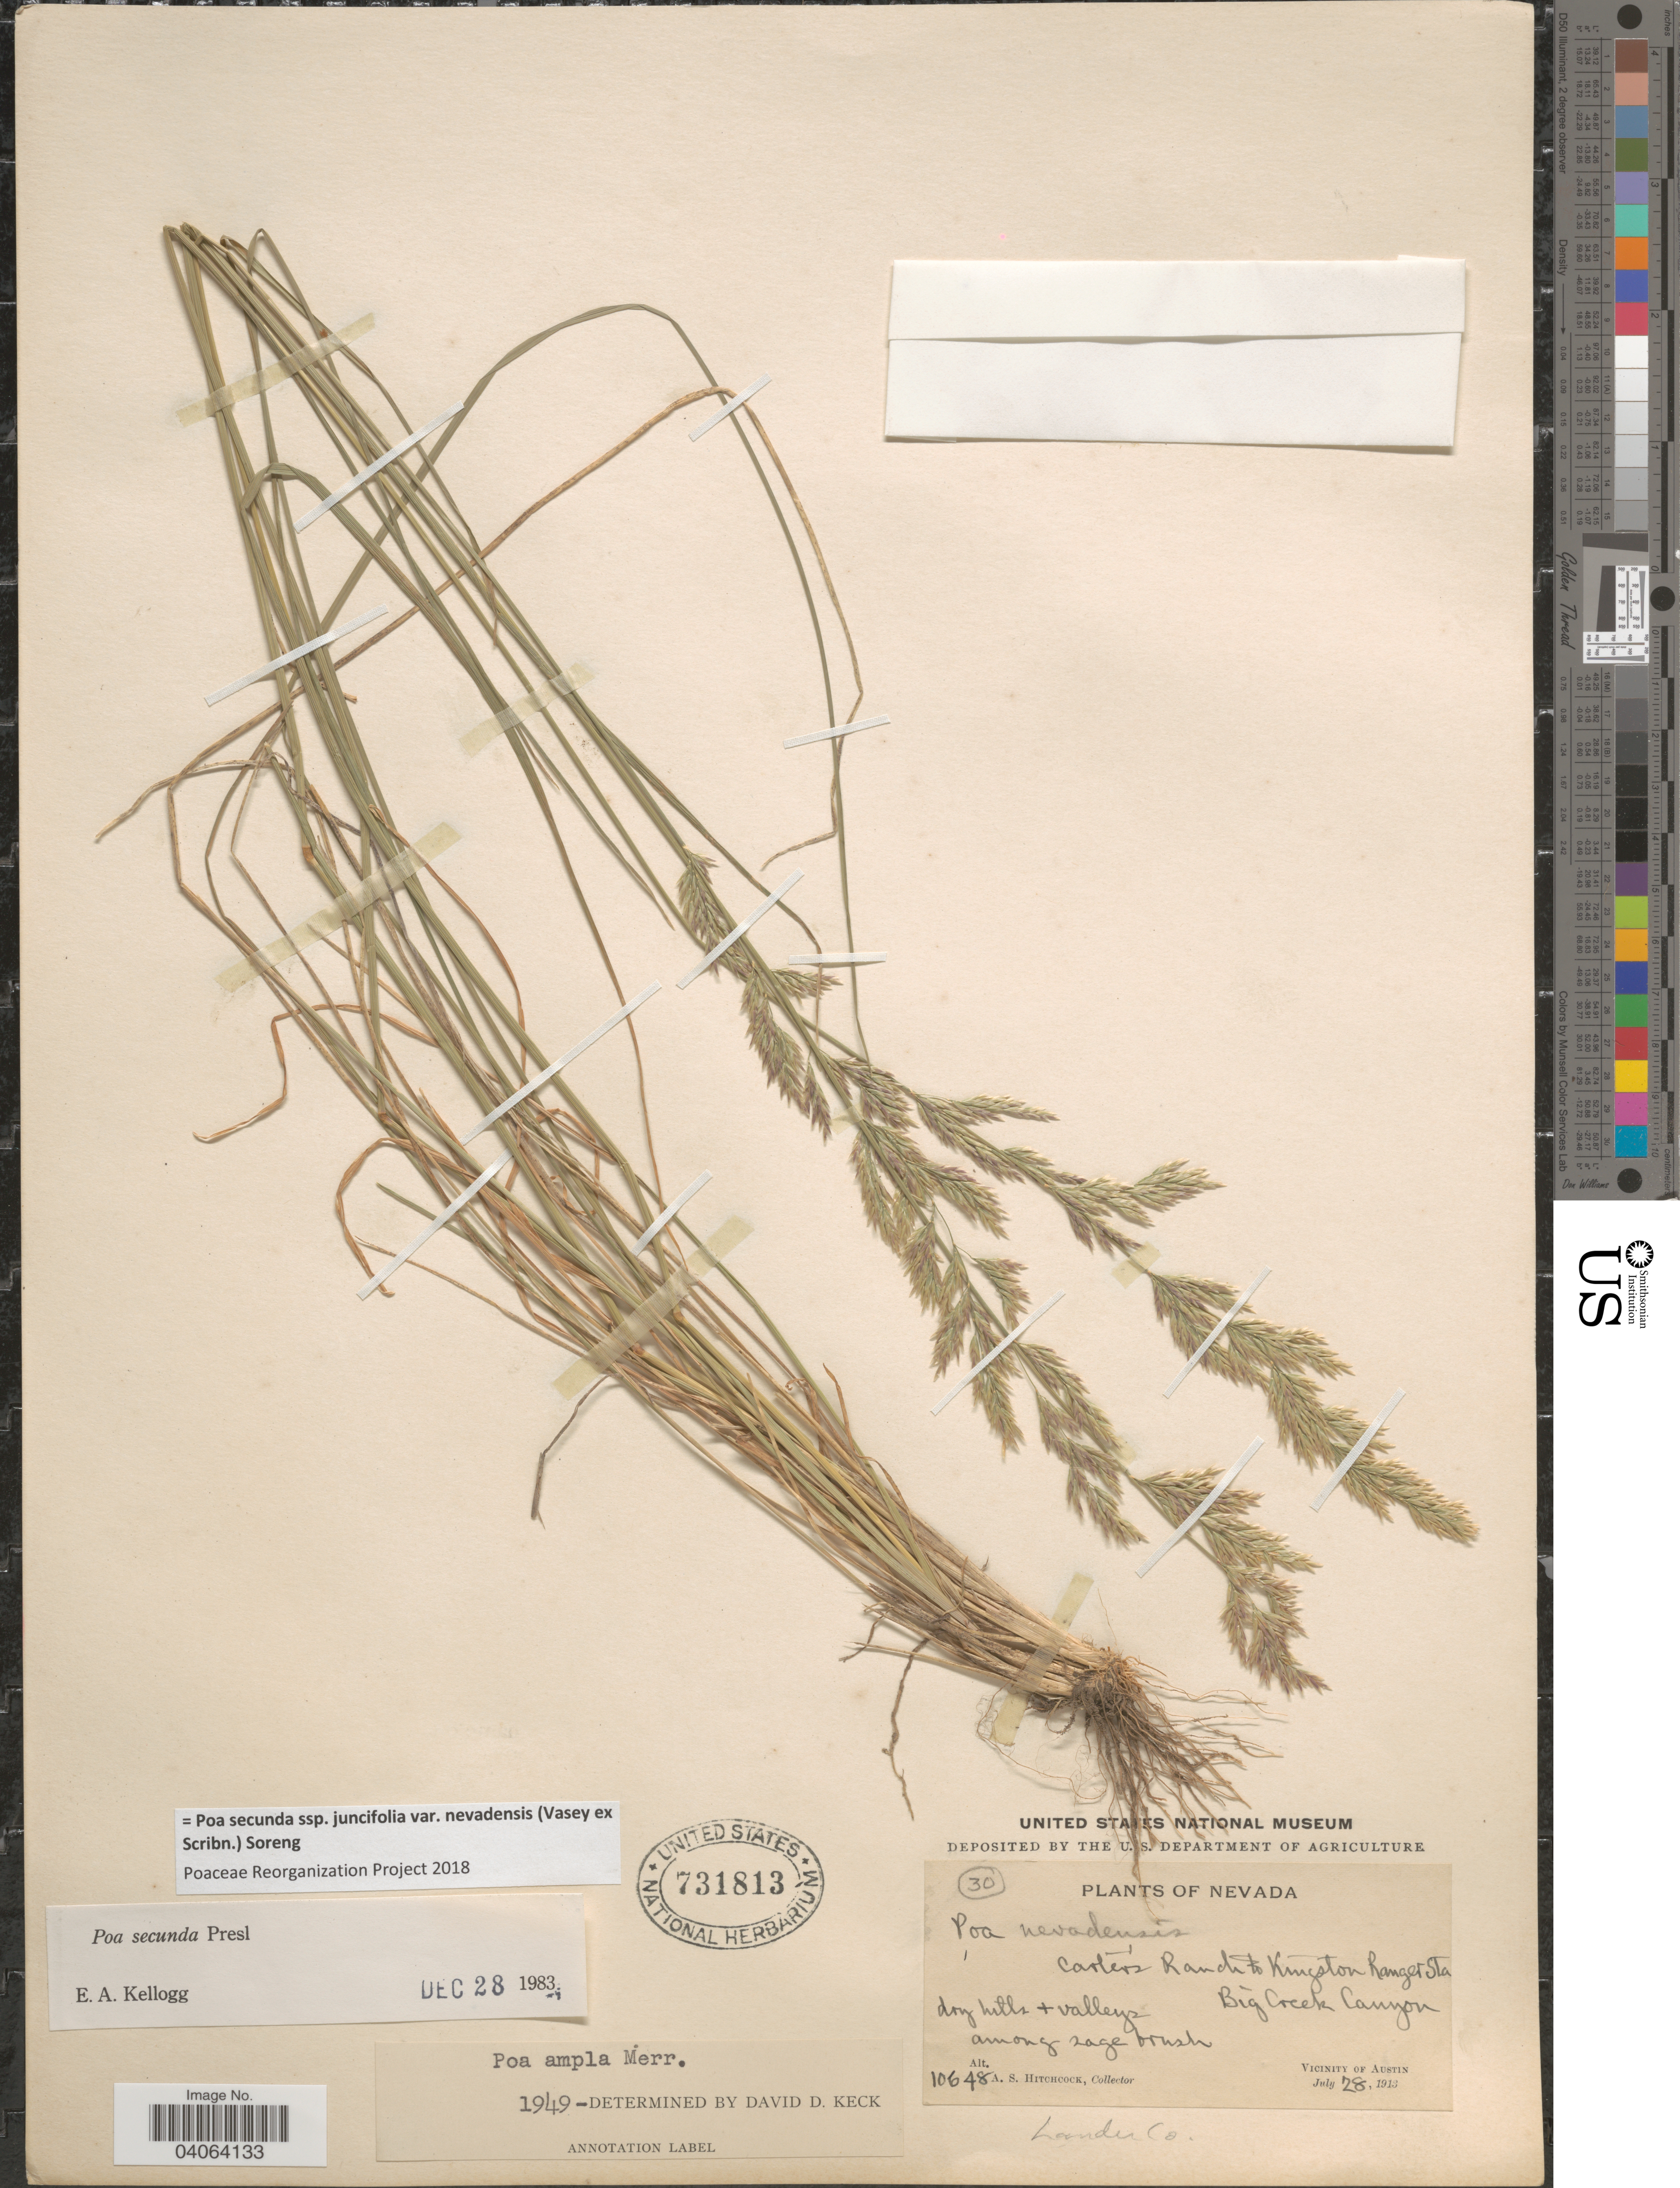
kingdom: Plantae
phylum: Tracheophyta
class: Liliopsida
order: Poales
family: Poaceae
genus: Poa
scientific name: Poa secunda subsp. juncifolia var. nevadensis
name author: (Vasey ex Scribn.) Soreng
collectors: A. S. Hitchcock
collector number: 10648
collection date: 1913-07-28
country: United States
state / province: Nevada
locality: Carter's Ranch to Kingston Ranger Sta. Big Creek Canyon. Vicinity of Austin. Lander Co.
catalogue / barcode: US 731813